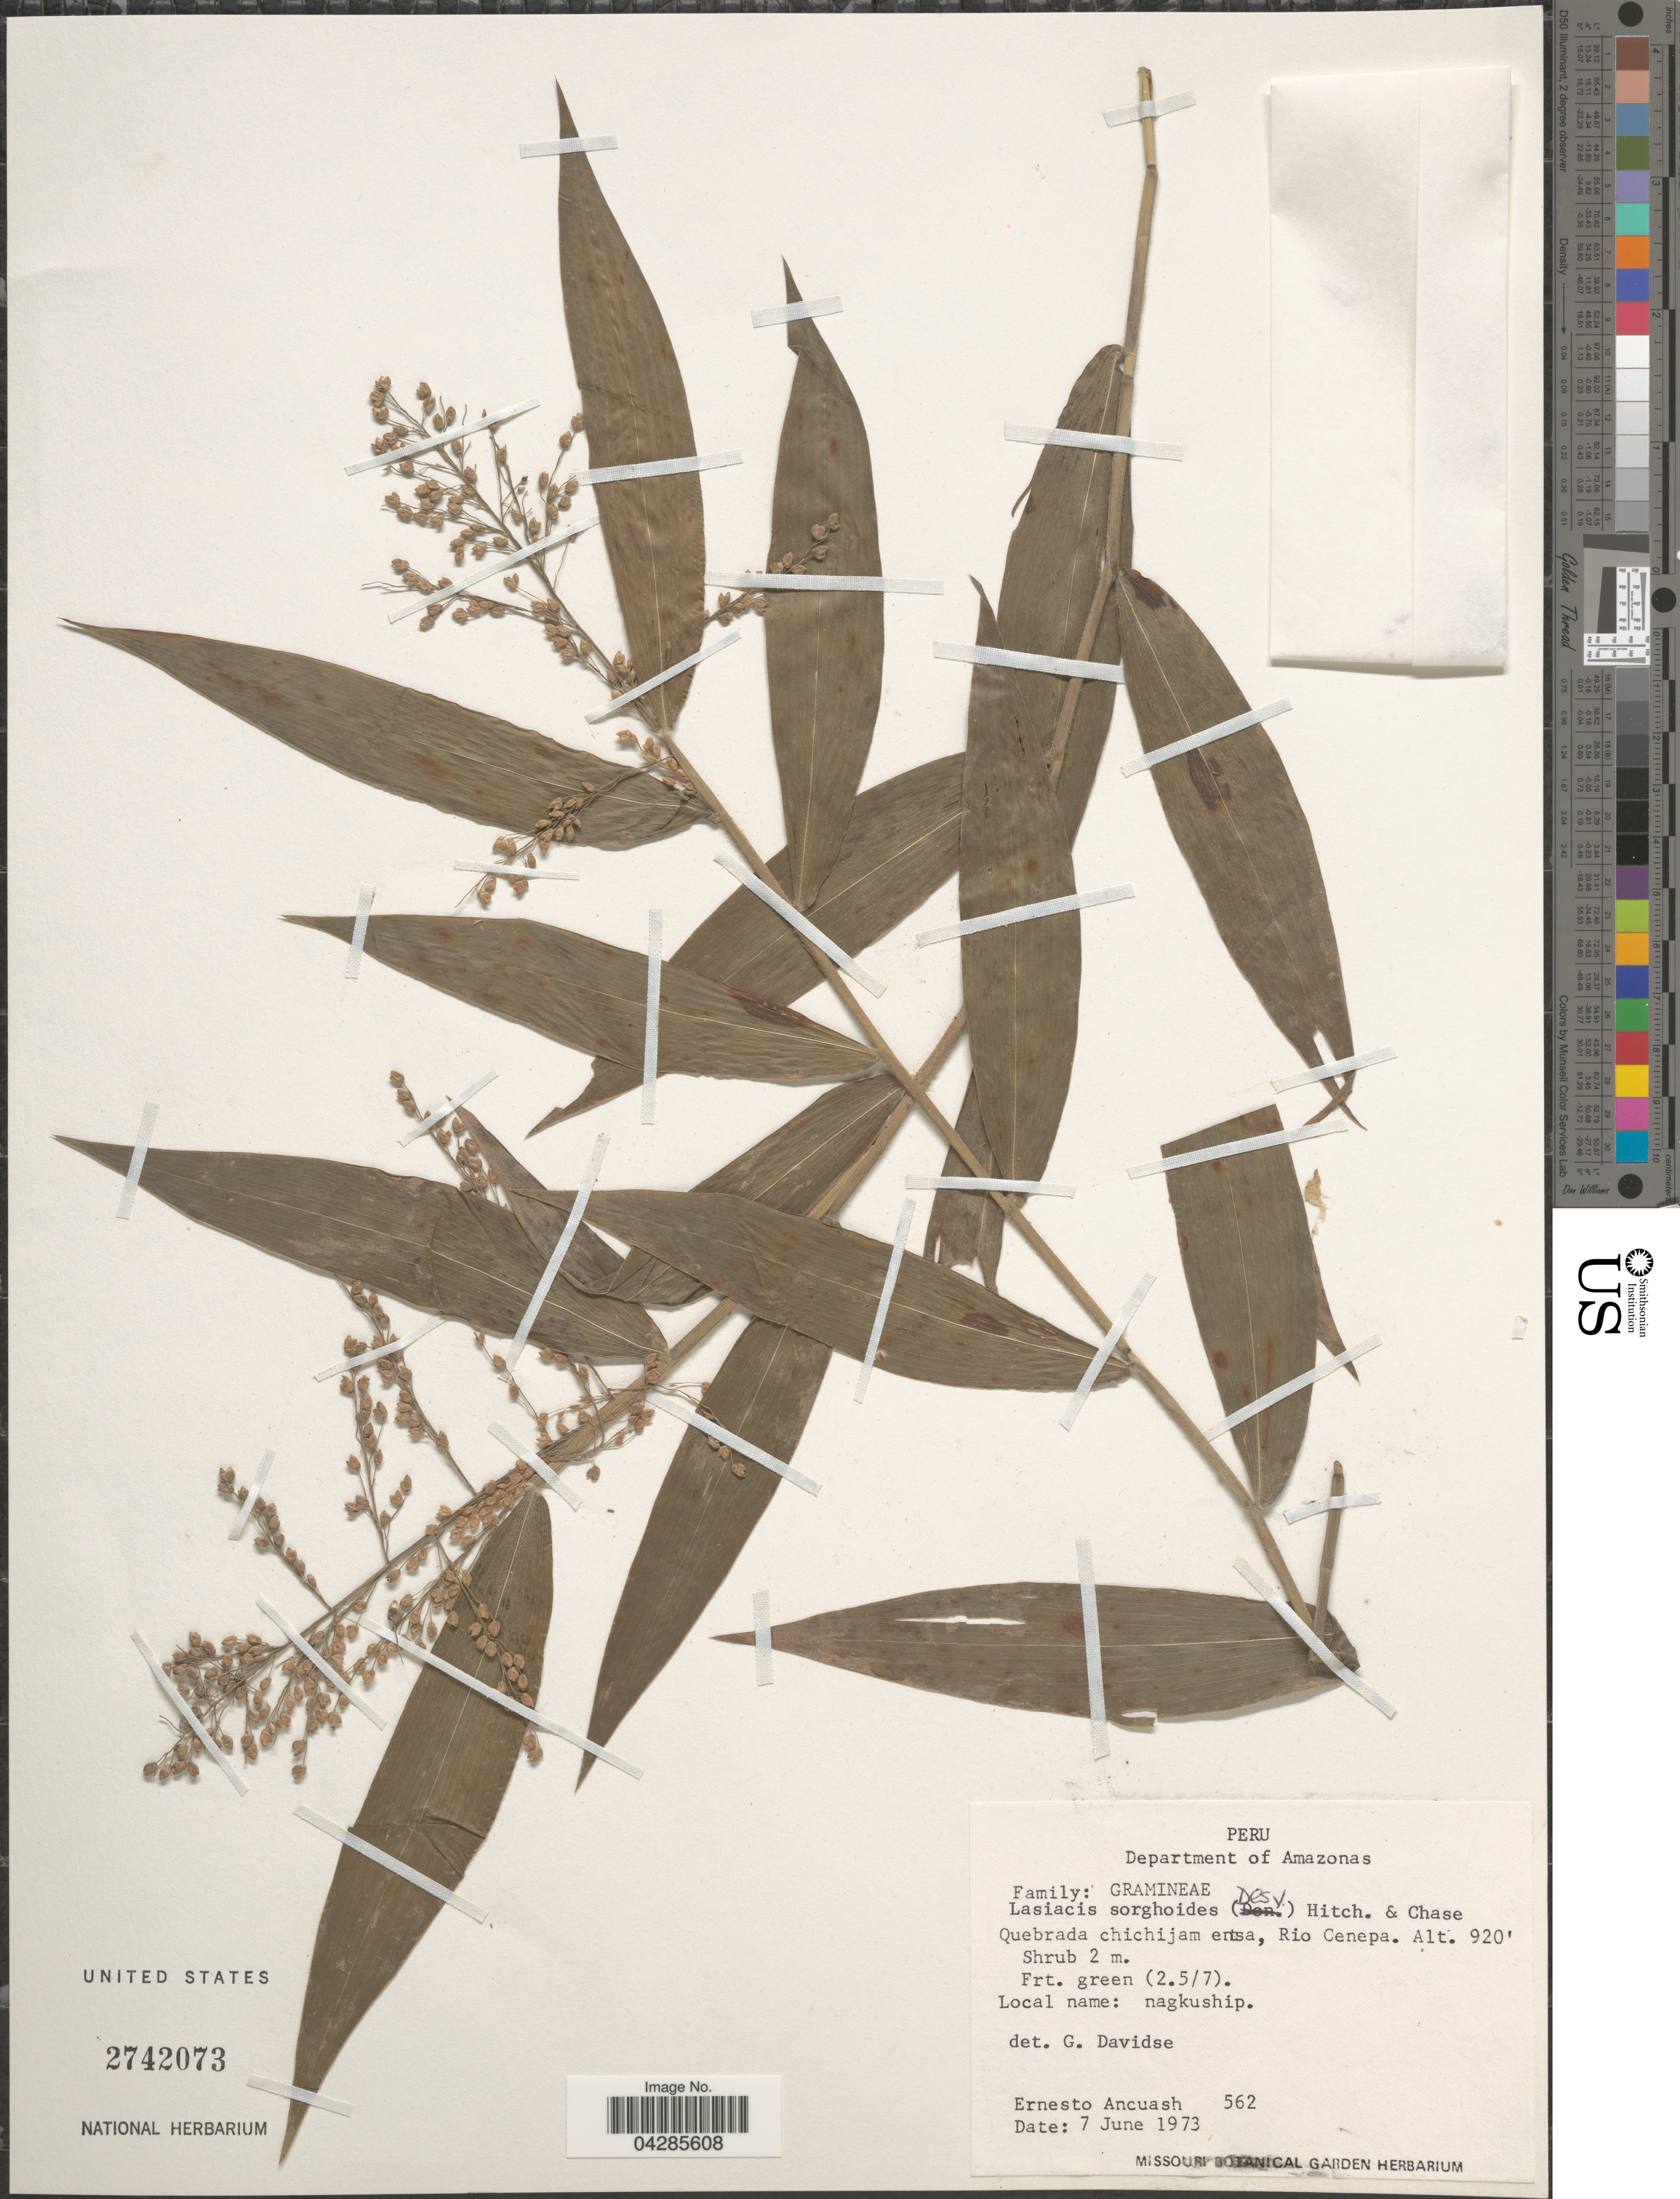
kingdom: Plantae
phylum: Tracheophyta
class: Liliopsida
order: Poales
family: Poaceae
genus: Lasiacis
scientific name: Lasiacis sorghoidea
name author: (Desv. ex Ham.) Hitchc. & Chase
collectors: E. Ancuash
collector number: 562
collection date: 1973-06-07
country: Peru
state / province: Amazonas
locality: Department of Amazonas. Quebrada chichijam entsa, Rio Cenepa.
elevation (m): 280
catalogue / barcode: US 2742073